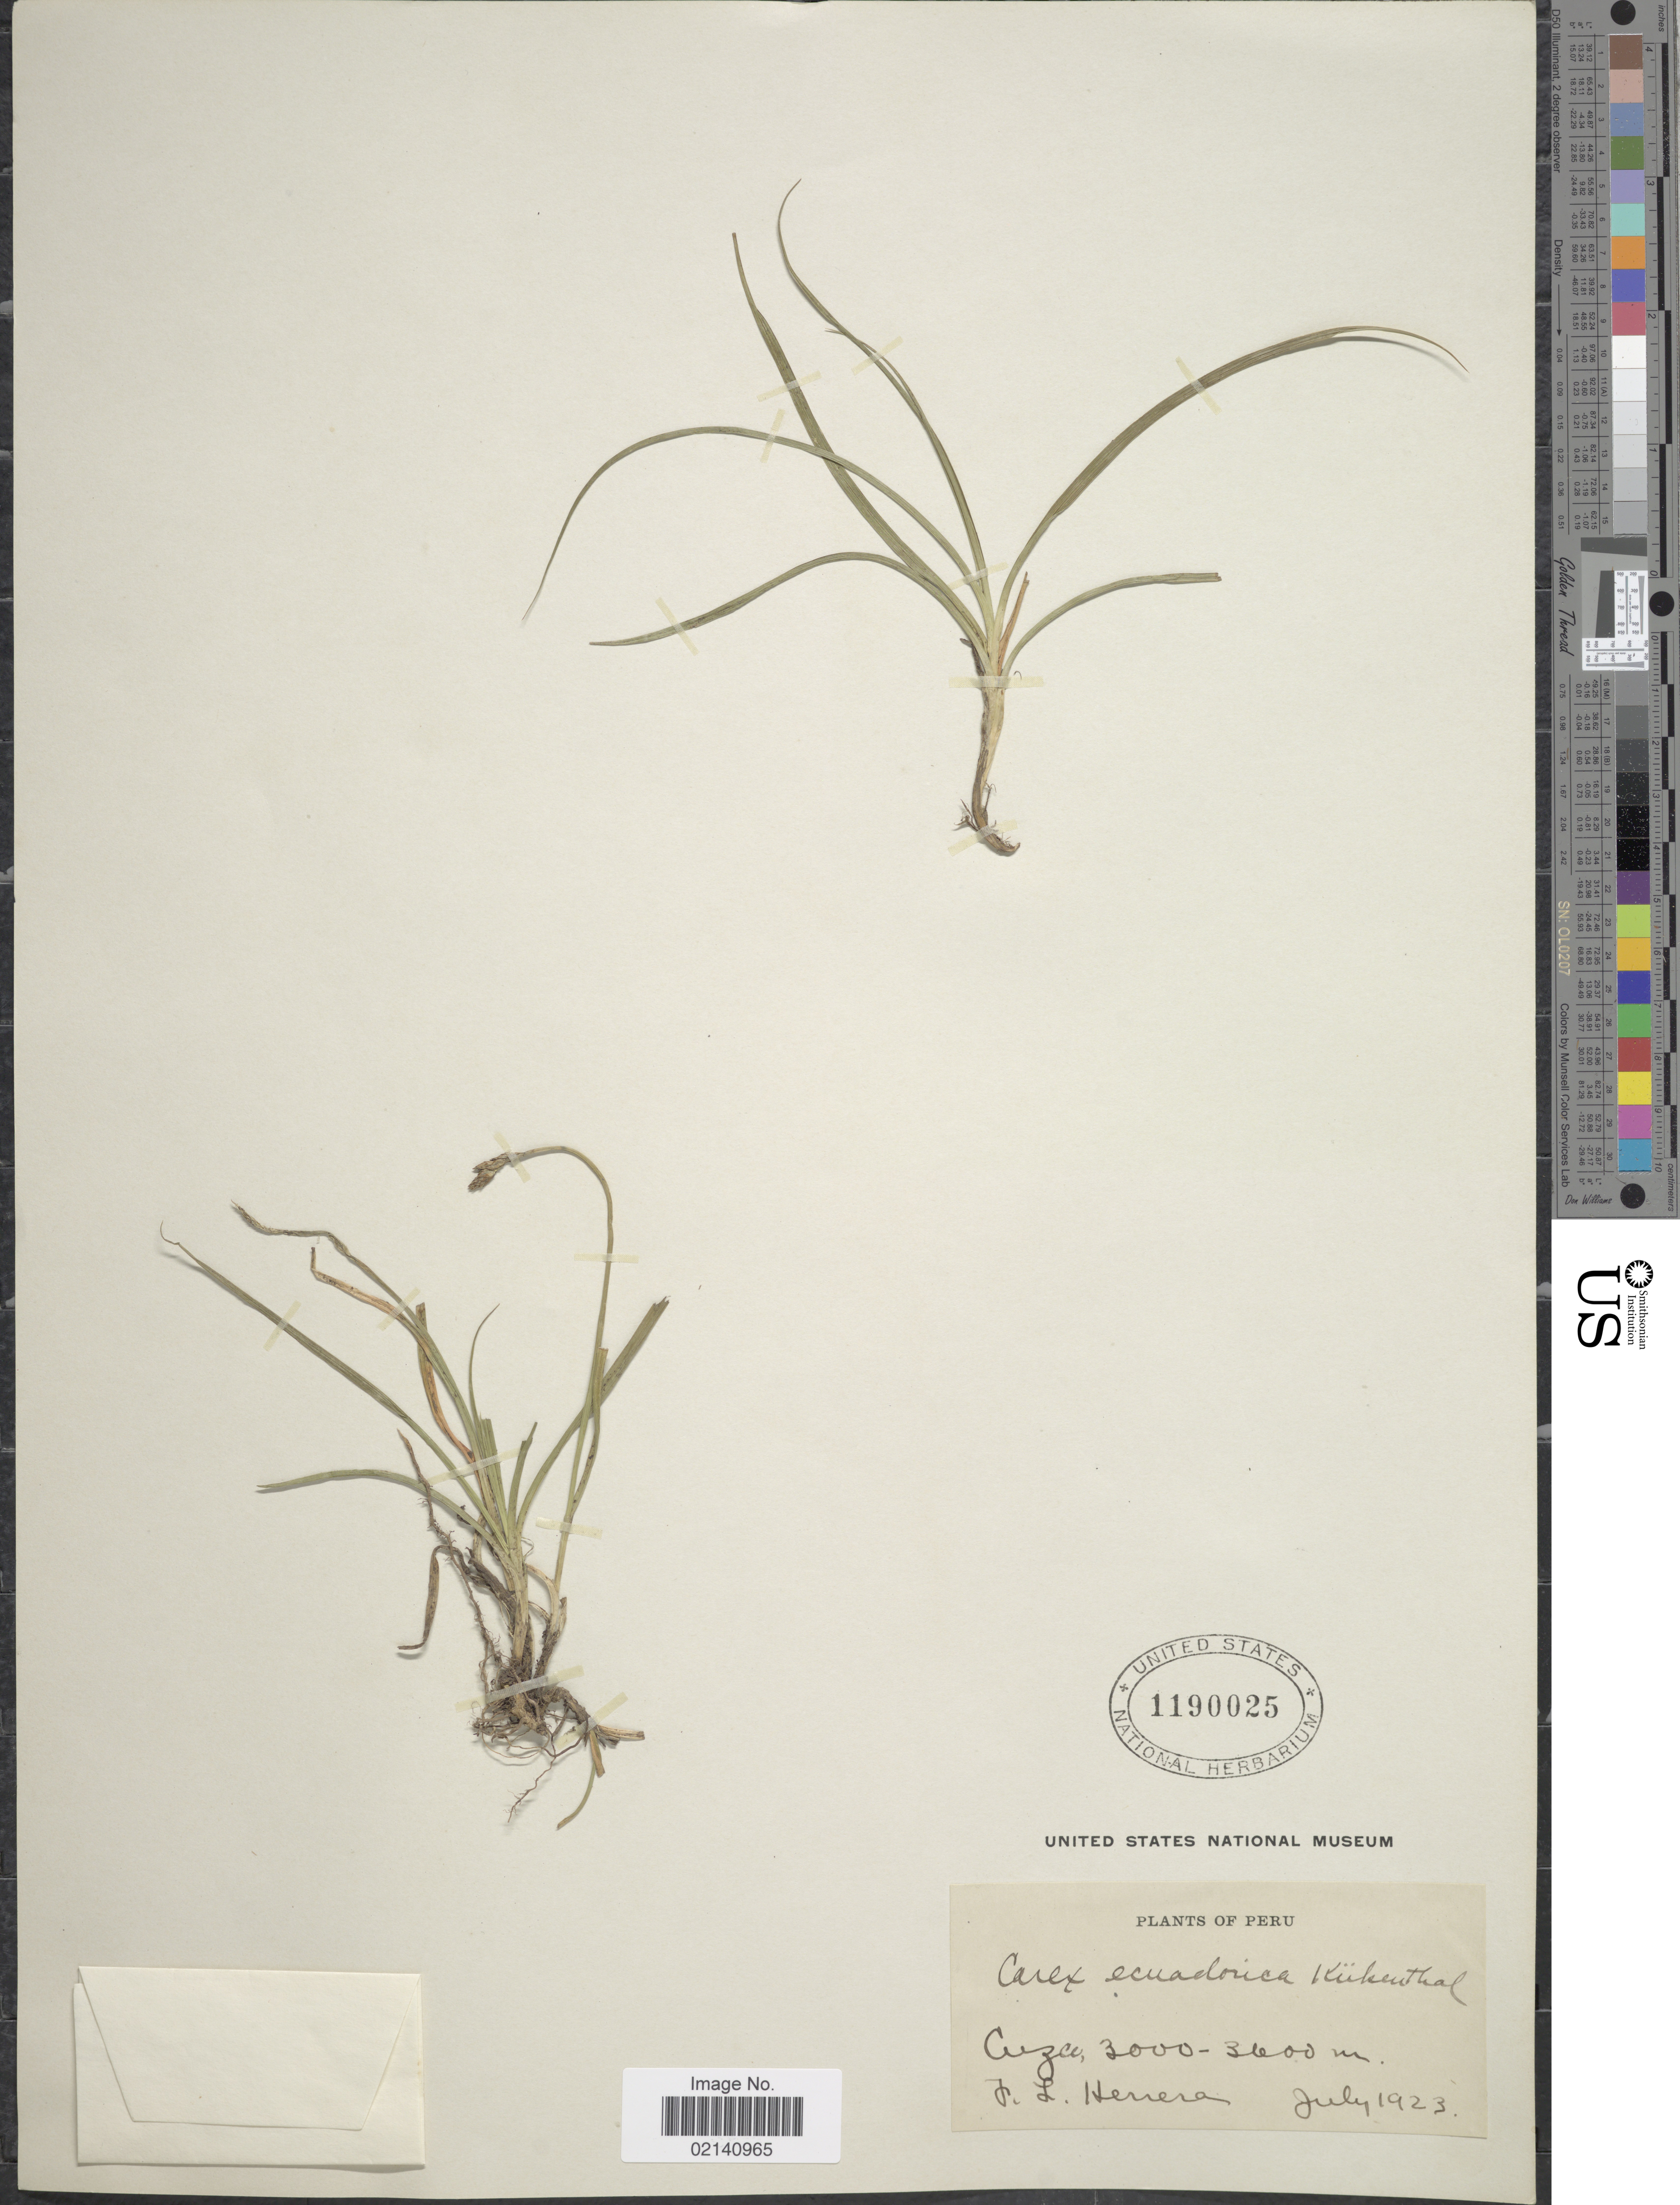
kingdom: Plantae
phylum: Tracheophyta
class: Liliopsida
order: Poales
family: Cyperaceae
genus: Carex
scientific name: Carex ecuadorica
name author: Kük.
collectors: F. L. Herrera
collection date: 1923-07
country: Peru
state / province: Cusco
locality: Cuzco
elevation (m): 3000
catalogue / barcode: US 1190025